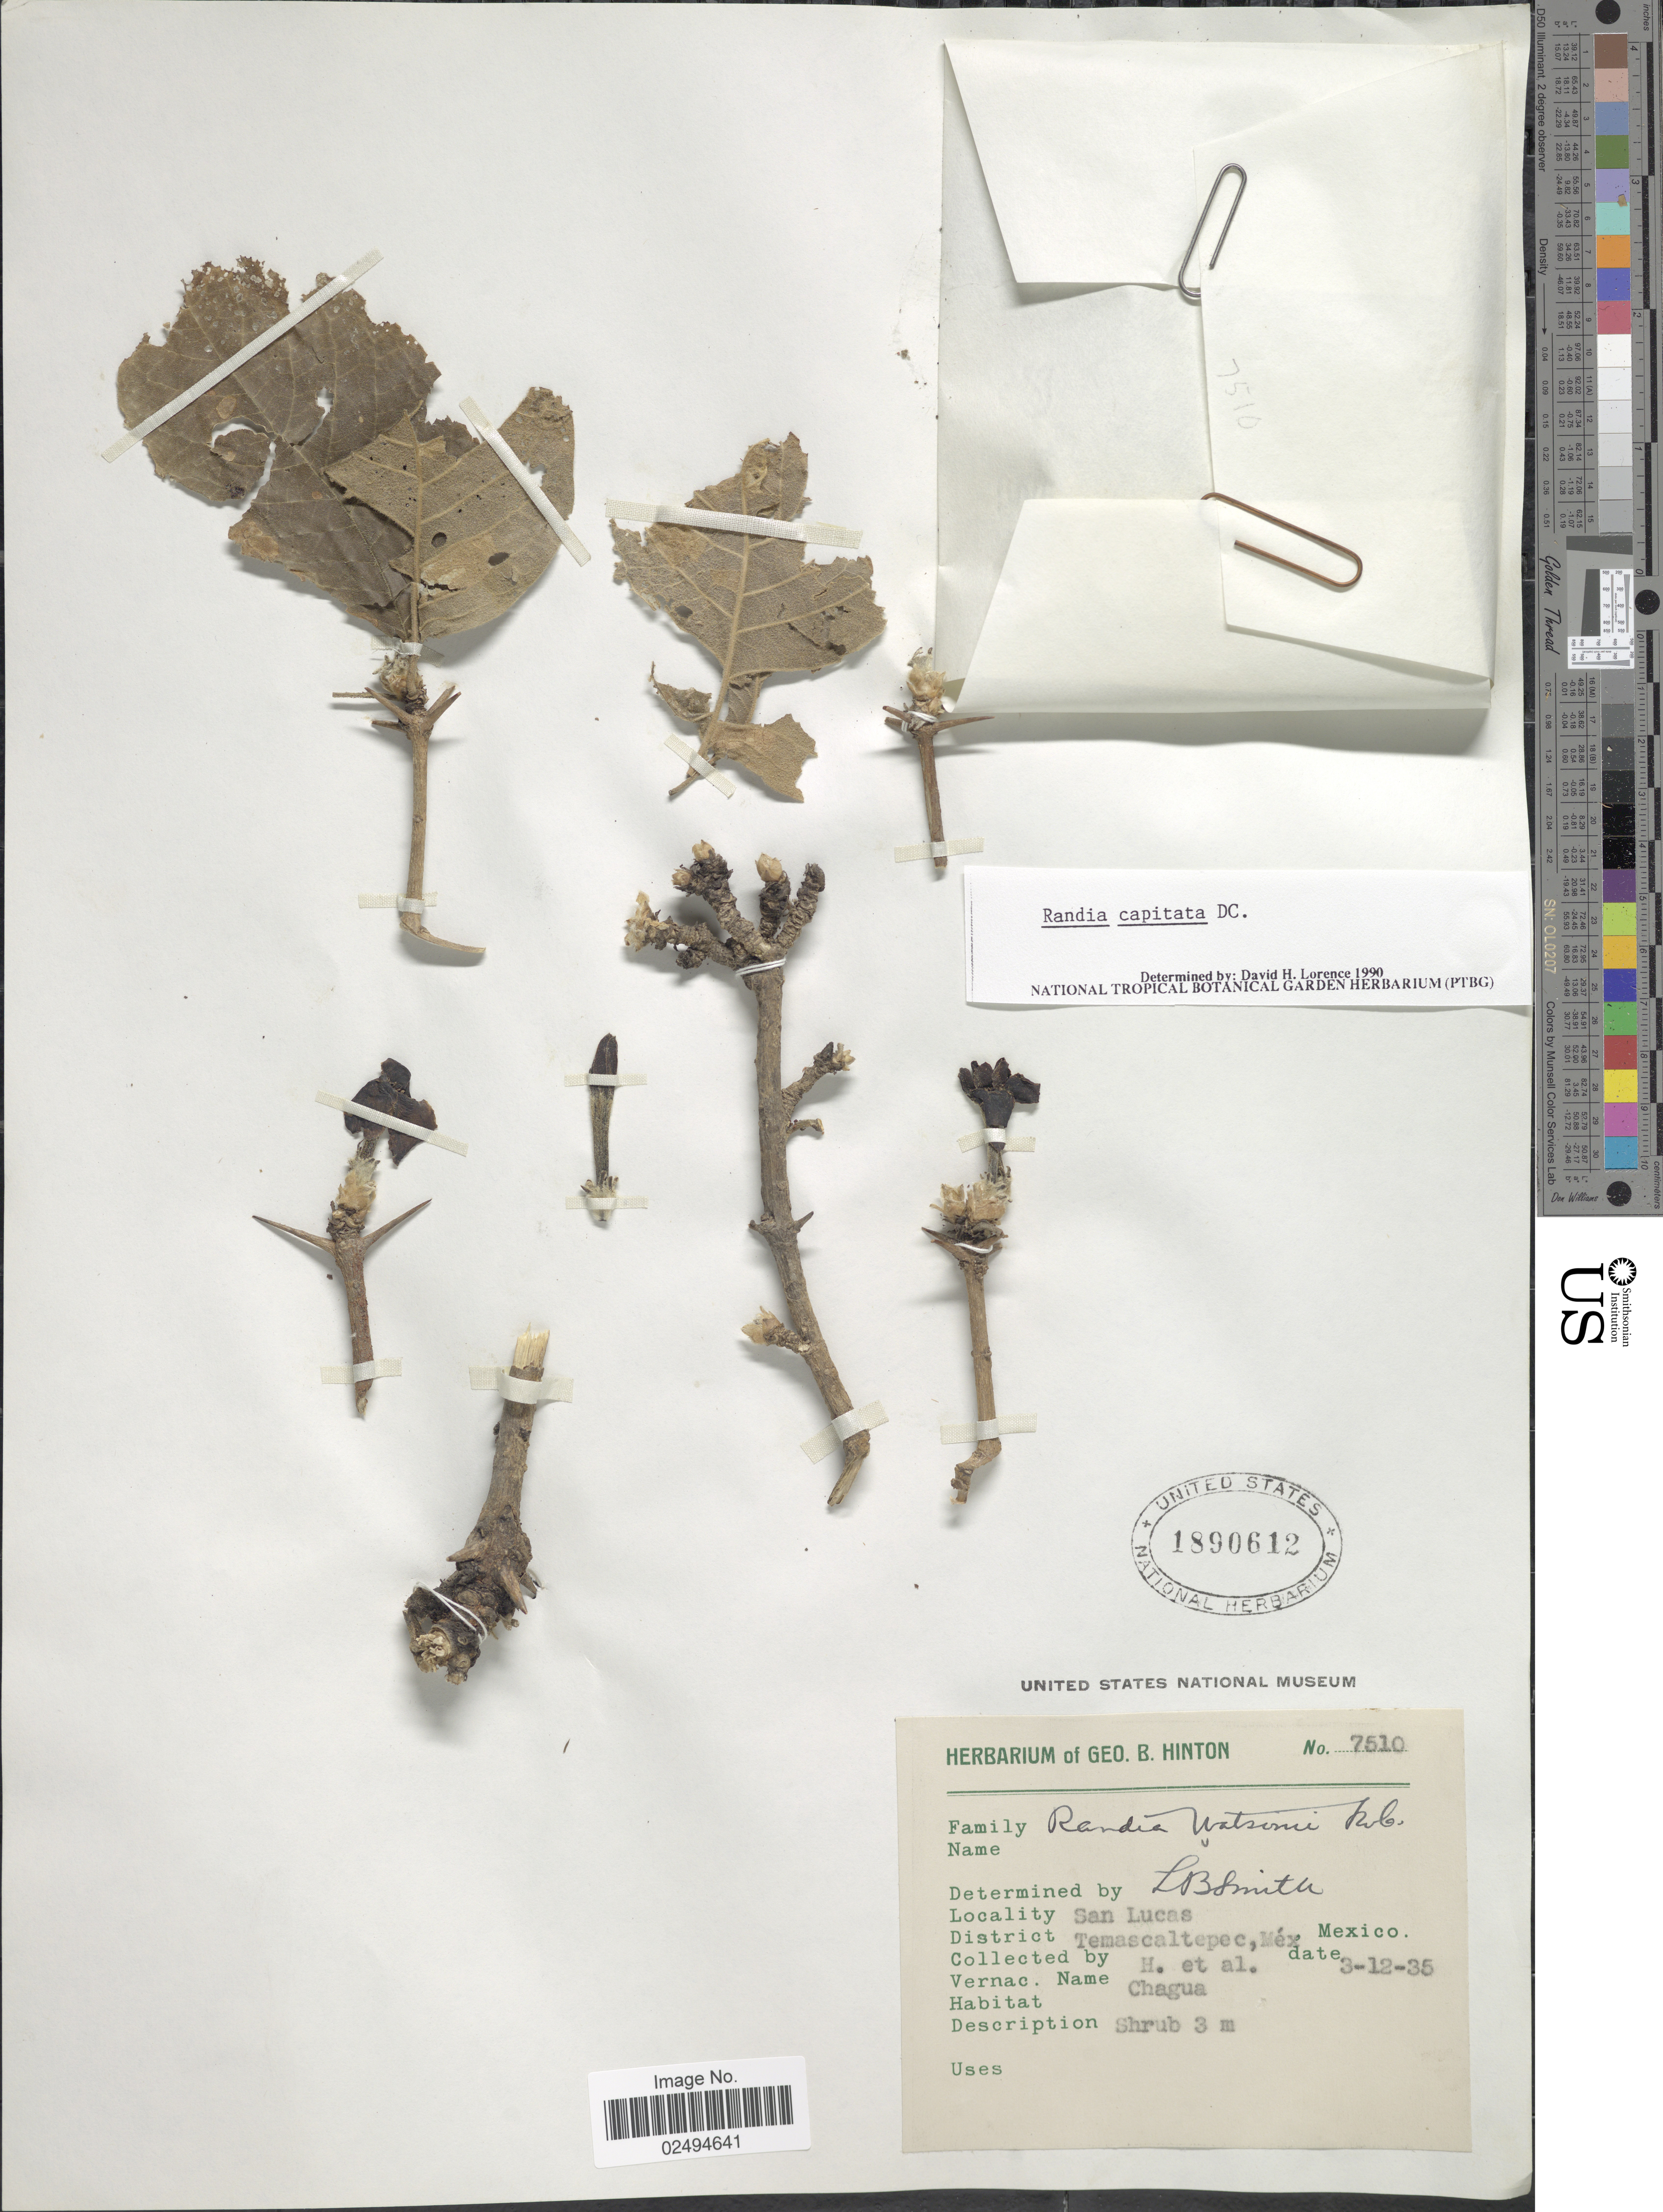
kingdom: Plantae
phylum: Tracheophyta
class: Magnoliopsida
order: Gentianales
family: Rubiaceae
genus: Randia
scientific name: Randia capitata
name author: DC.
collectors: G. B. Hinton & et al.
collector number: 7510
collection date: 1935-03-12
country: Mexico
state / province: México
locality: San Lucas, District Temascaltepec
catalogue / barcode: US 1890612